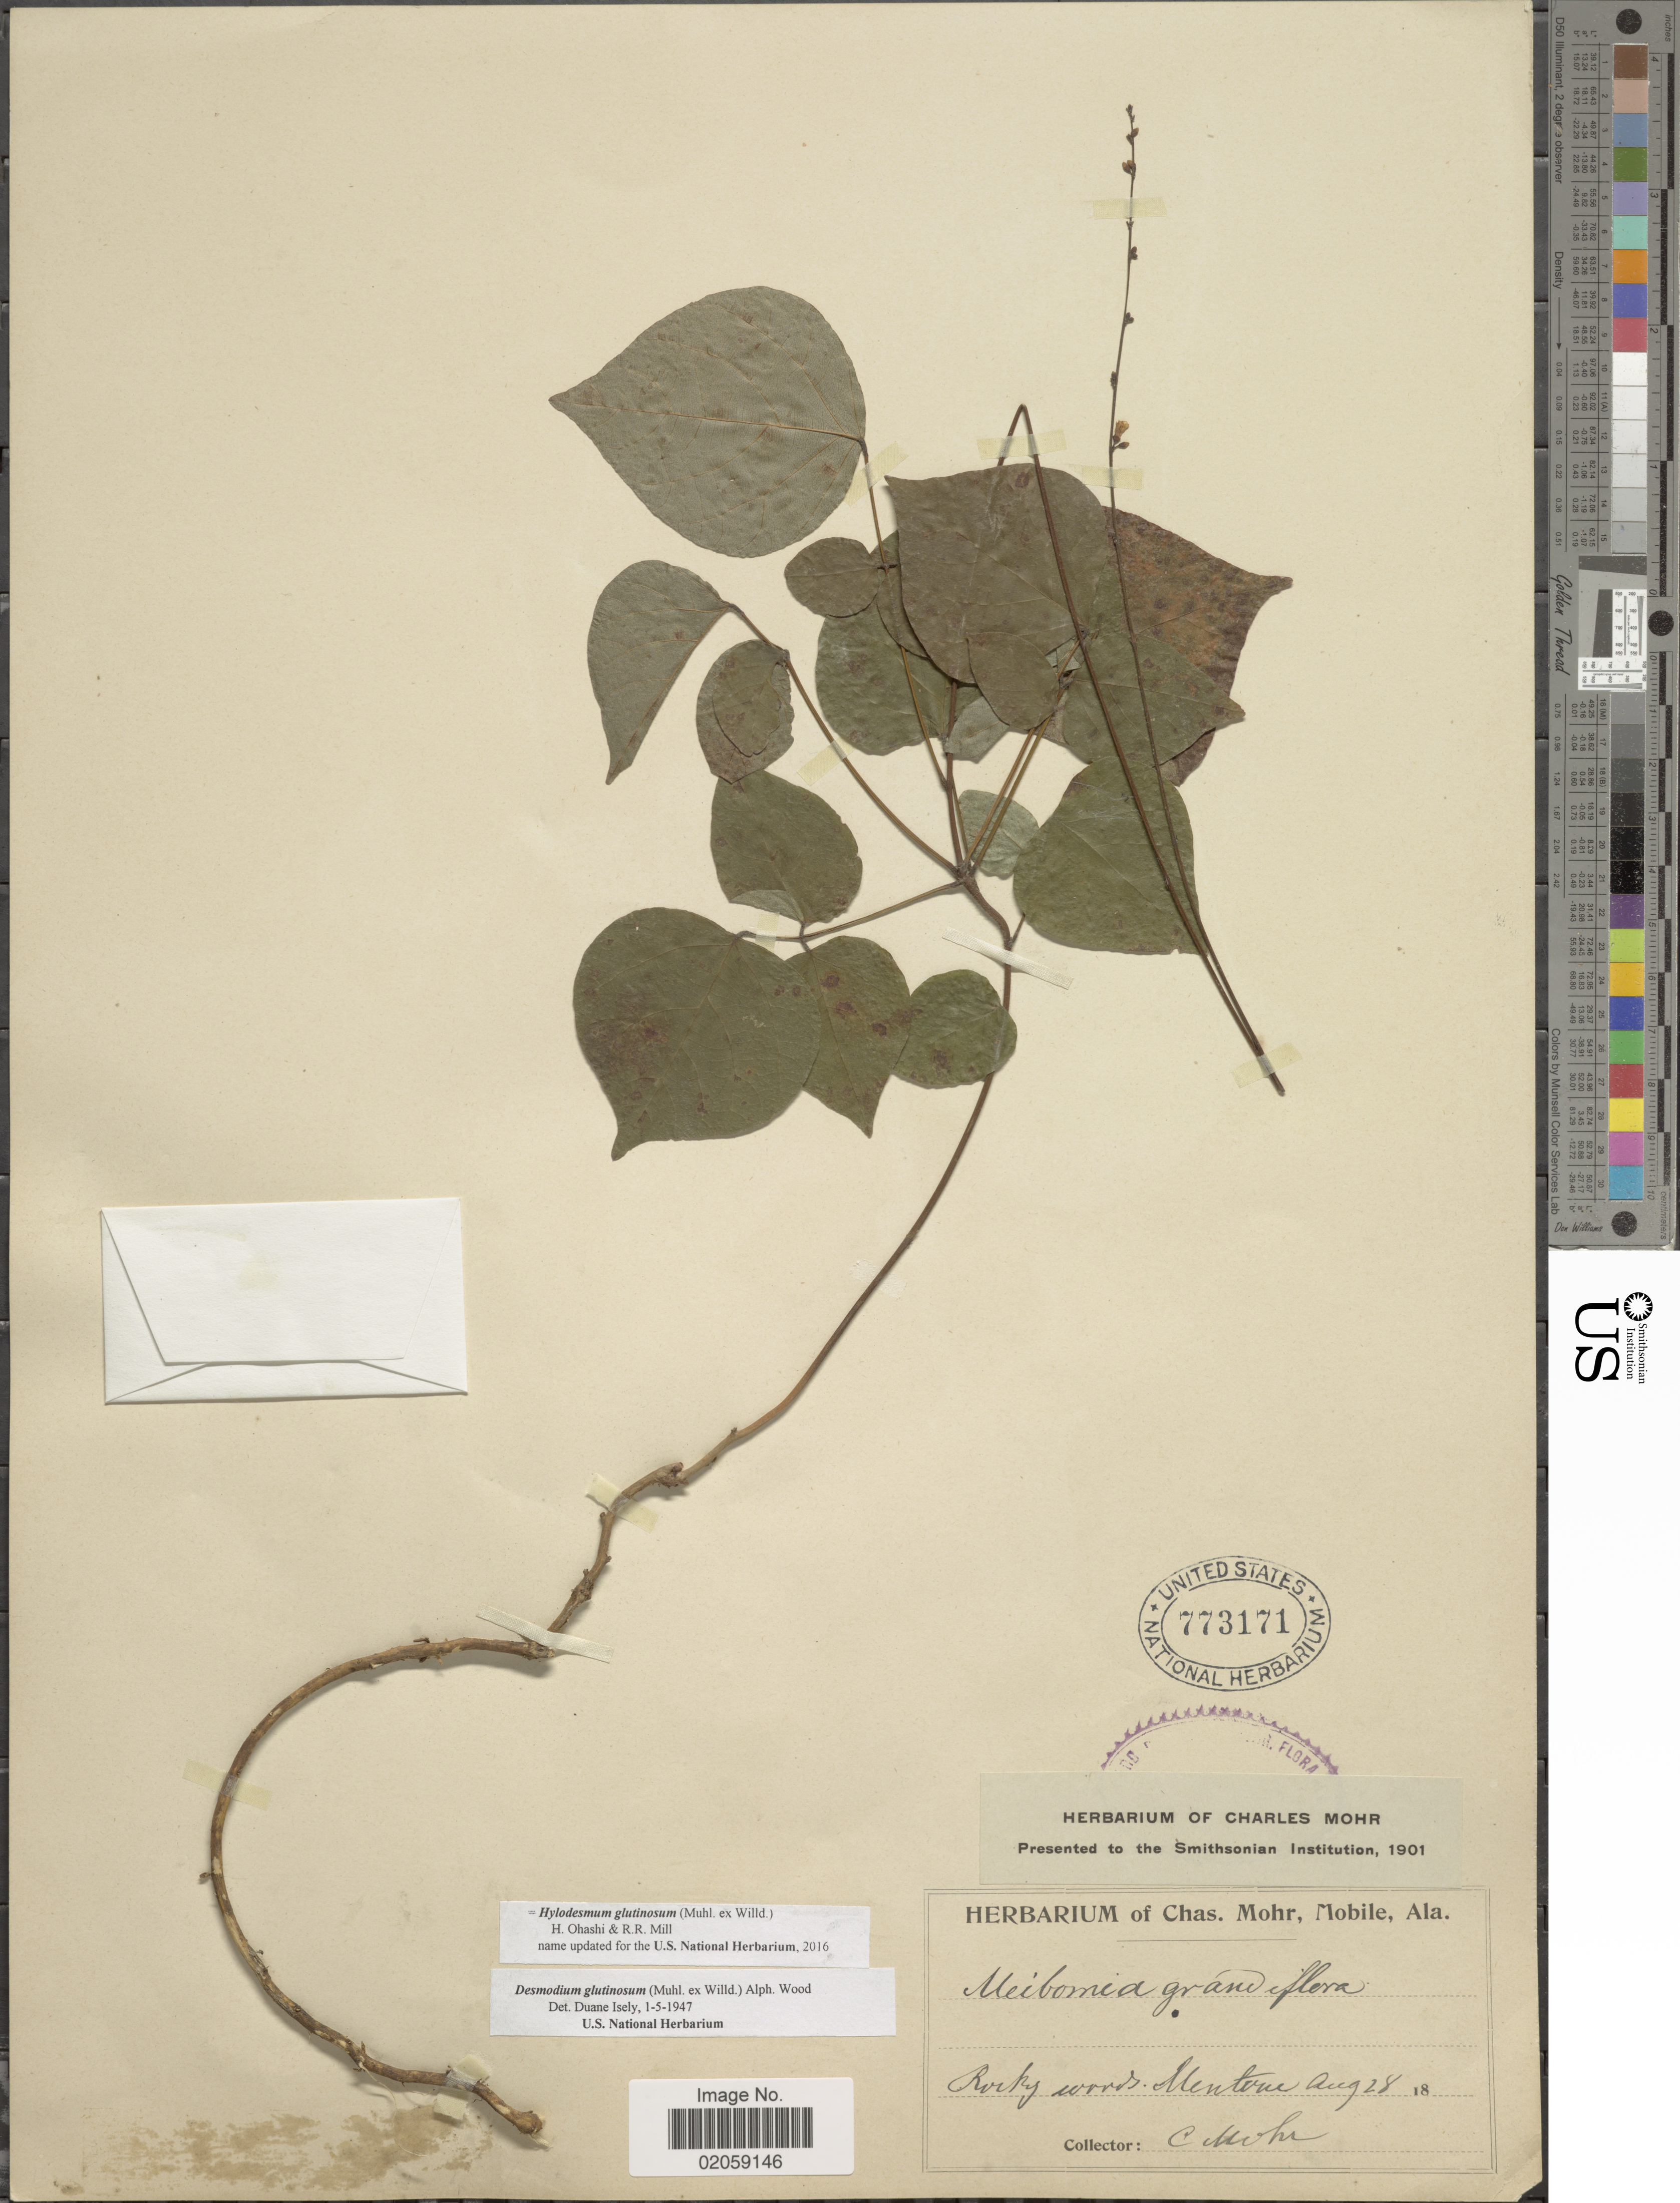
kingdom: Plantae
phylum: Tracheophyta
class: Magnoliopsida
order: Fabales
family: Fabaceae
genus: Hylodesmum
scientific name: Hylodesmum glutinosum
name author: (Muhl. ex Willd.) H. Ohashi & R.R. Mill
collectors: C. T. Mohr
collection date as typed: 18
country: United States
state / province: Alabama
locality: Rocky woods. Mentone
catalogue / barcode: US 773171